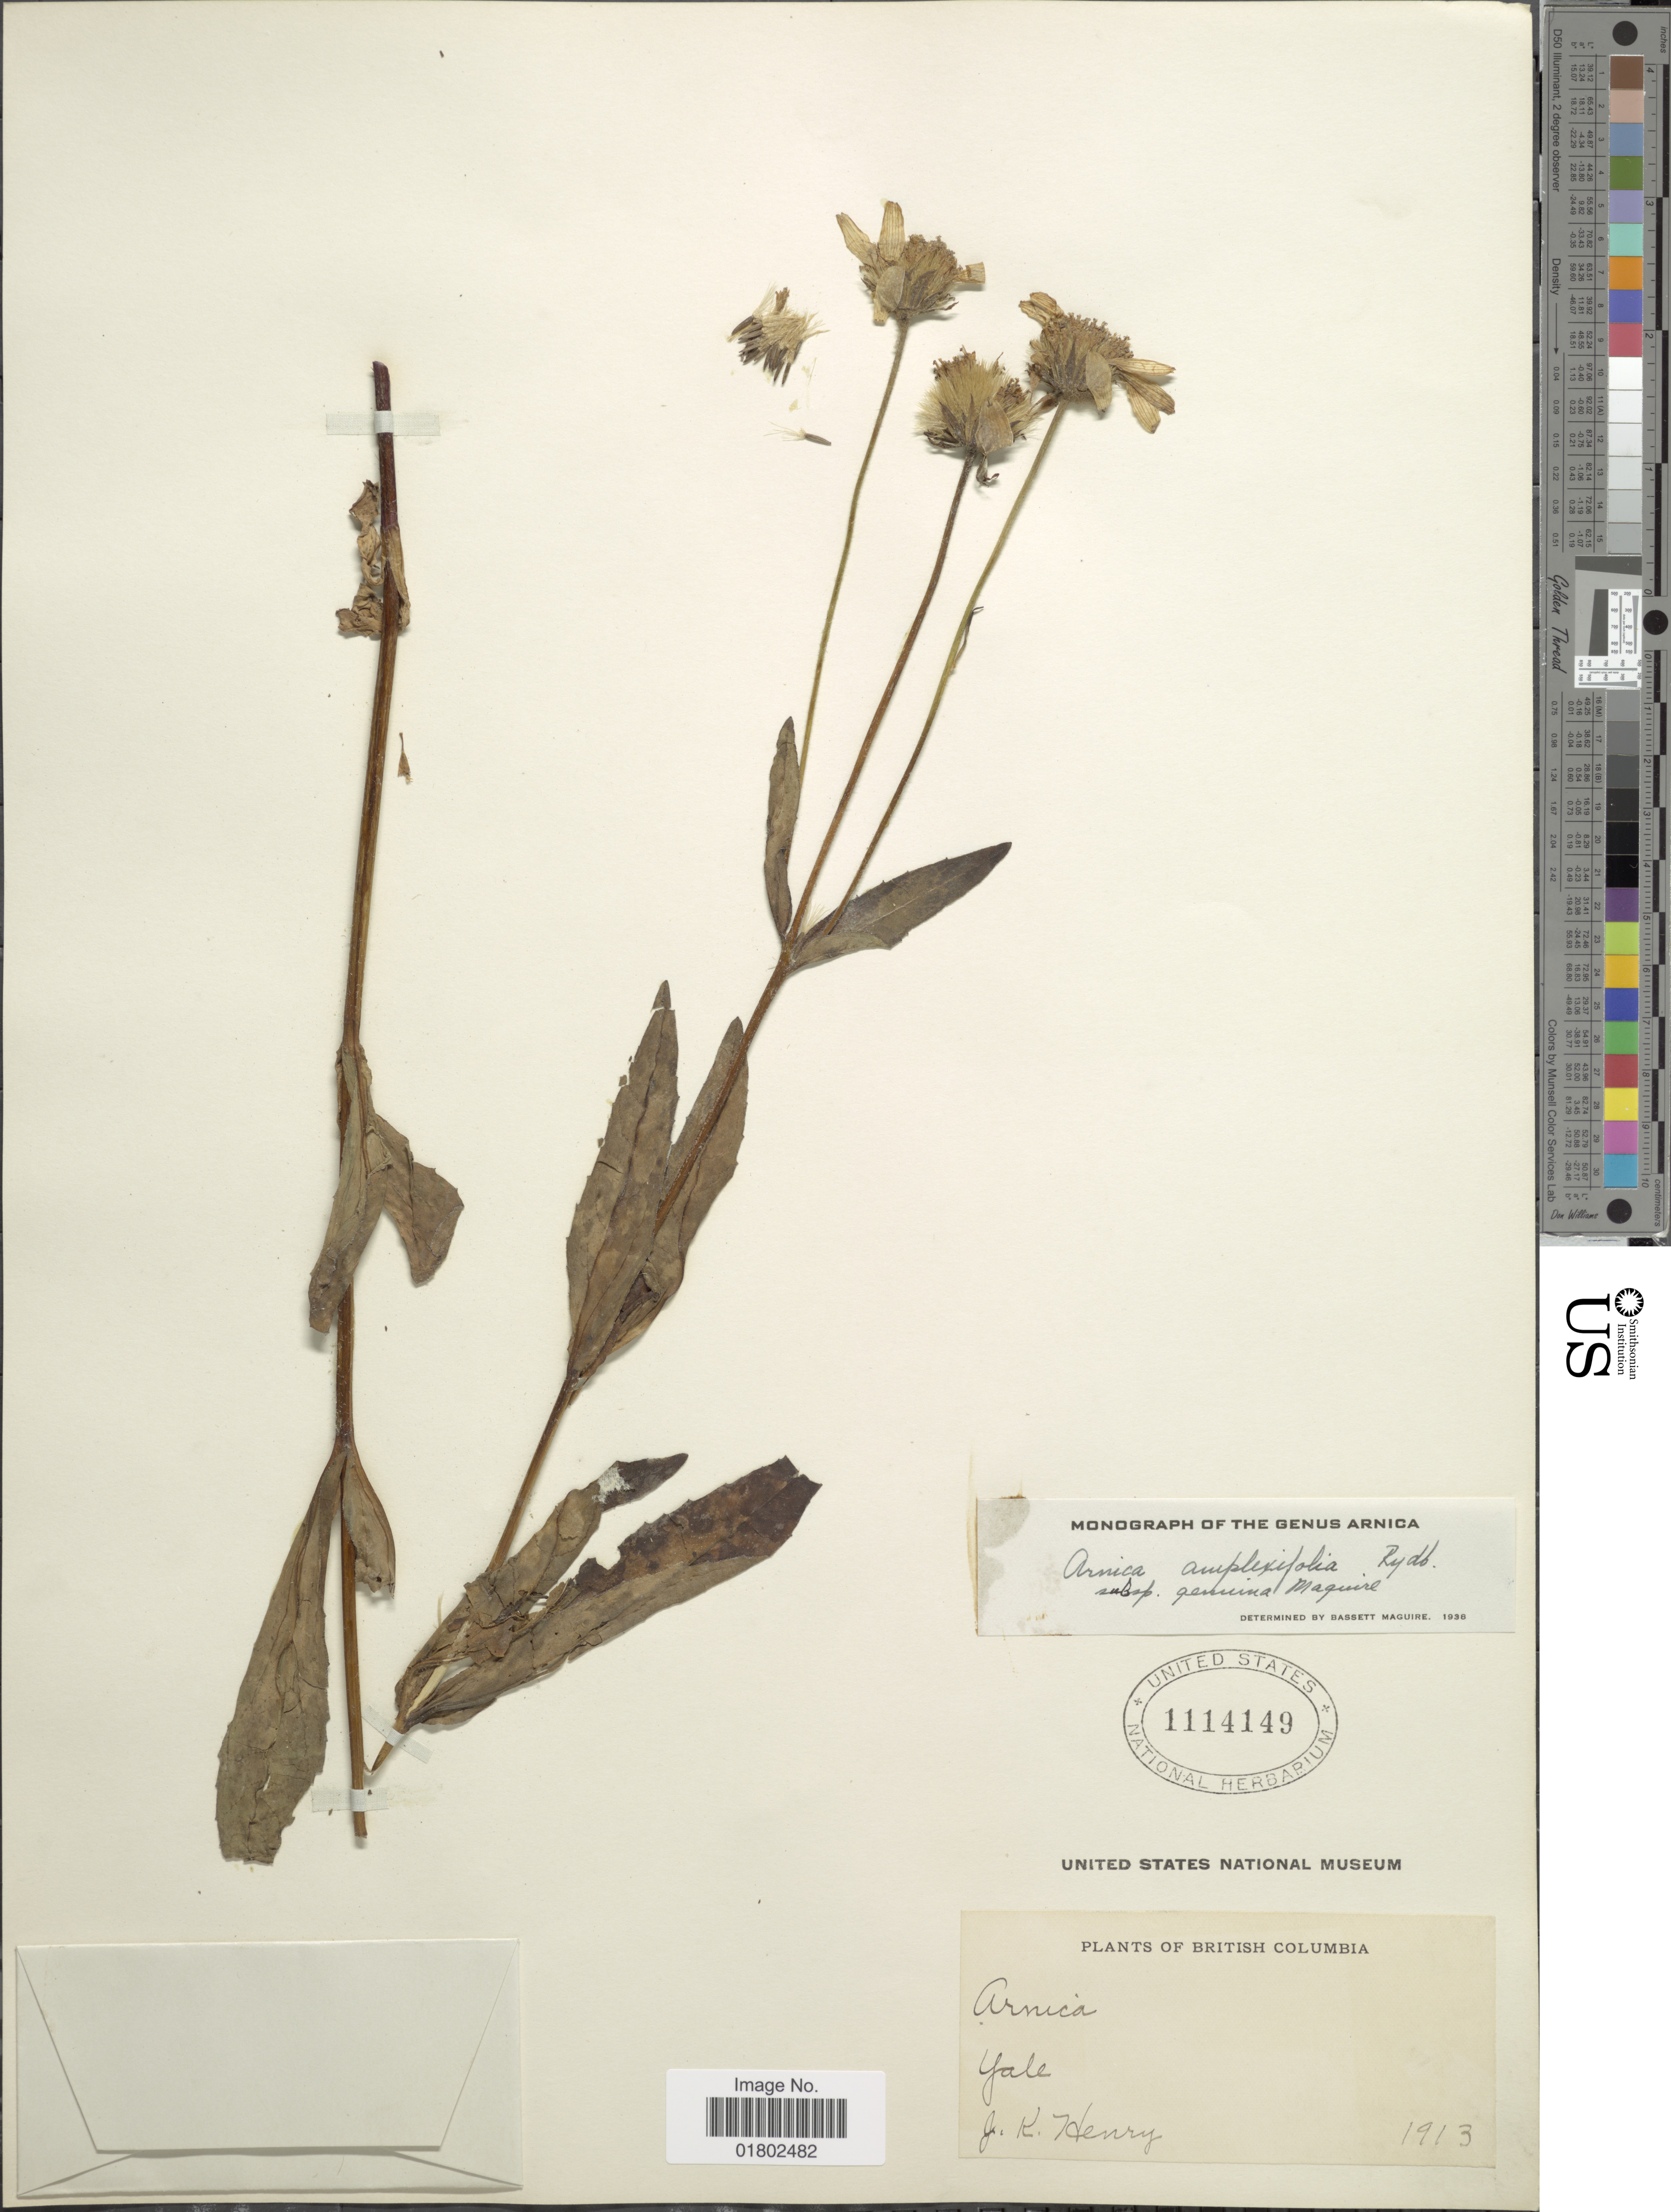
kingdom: Plantae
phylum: Tracheophyta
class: Magnoliopsida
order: Asterales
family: Asteraceae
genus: Arnica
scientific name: Arnica amplexifolia subsp. genuina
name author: Maguire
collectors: J. K. Henry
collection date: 1913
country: Canada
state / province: British Columbia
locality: Yale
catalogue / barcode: US 1114149